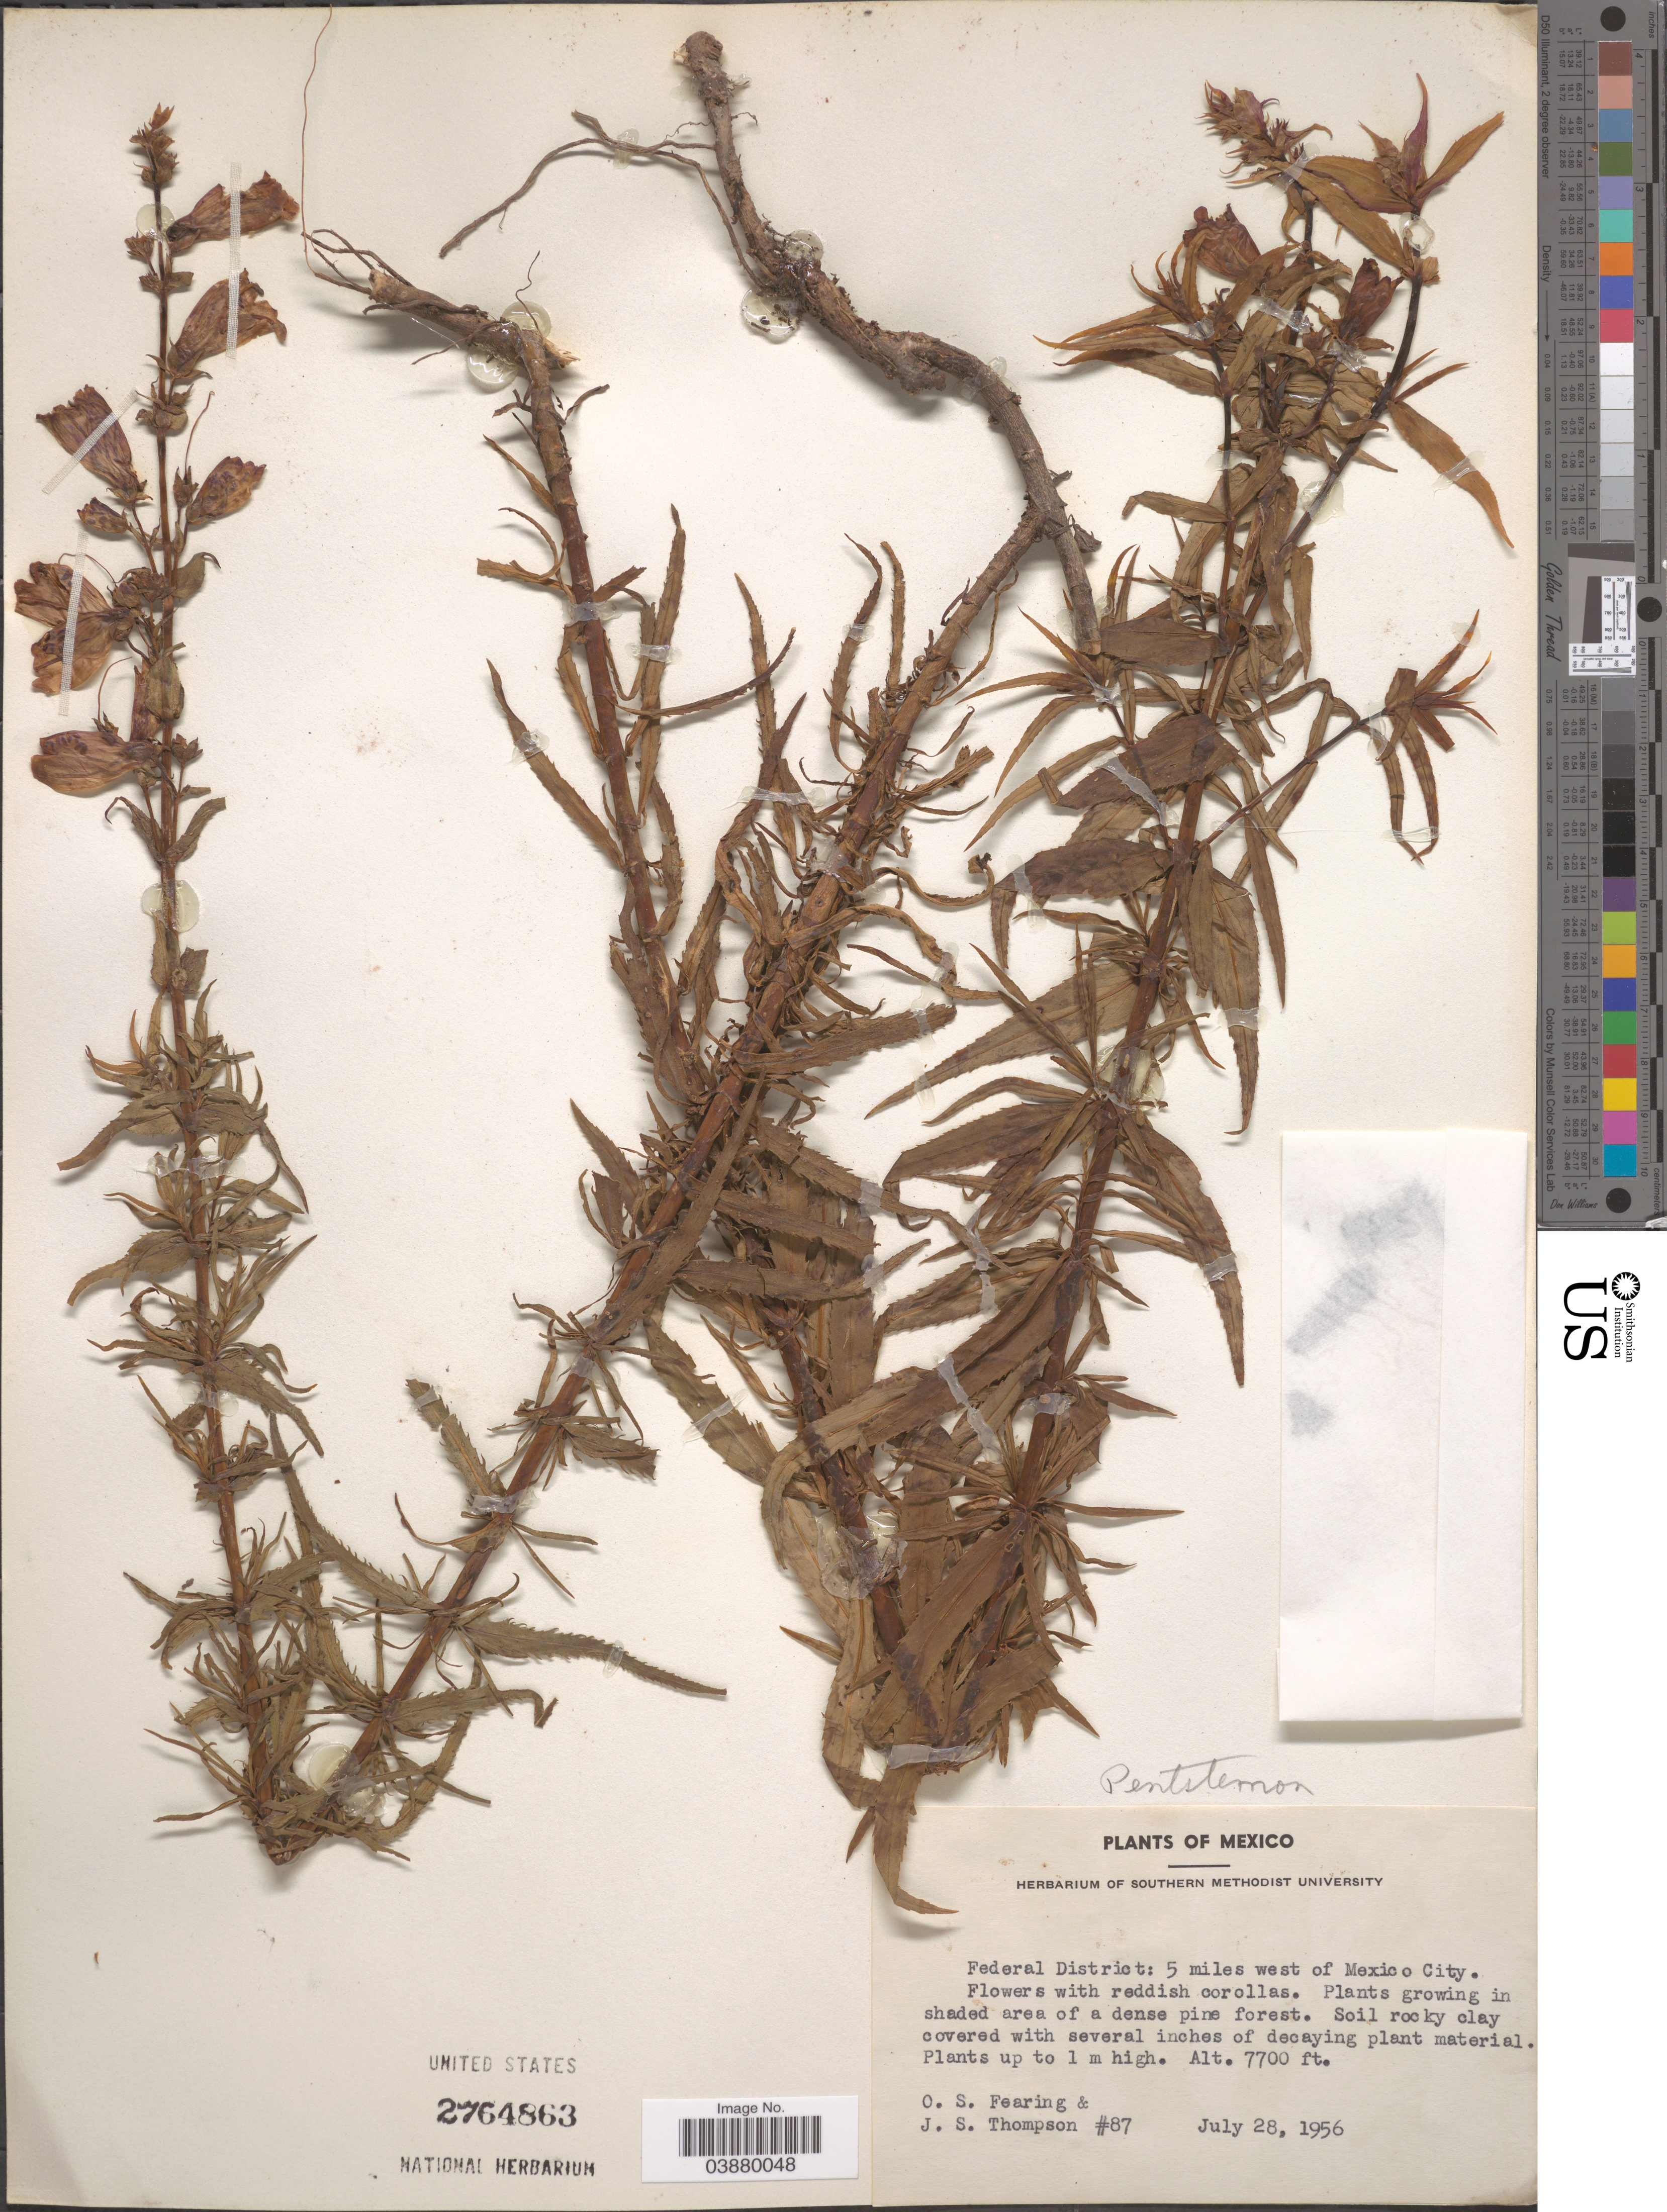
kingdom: Plantae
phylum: Tracheophyta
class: Magnoliopsida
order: Lamiales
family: Plantaginaceae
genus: Penstemon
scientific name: Penstemon sp.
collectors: O. S. Fearing & J. S. Thompson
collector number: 87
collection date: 1956-07-28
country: Mexico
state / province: Distrito Federal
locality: Federal District: 5 miles west of Mexico City.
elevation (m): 2347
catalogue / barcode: US 2764863